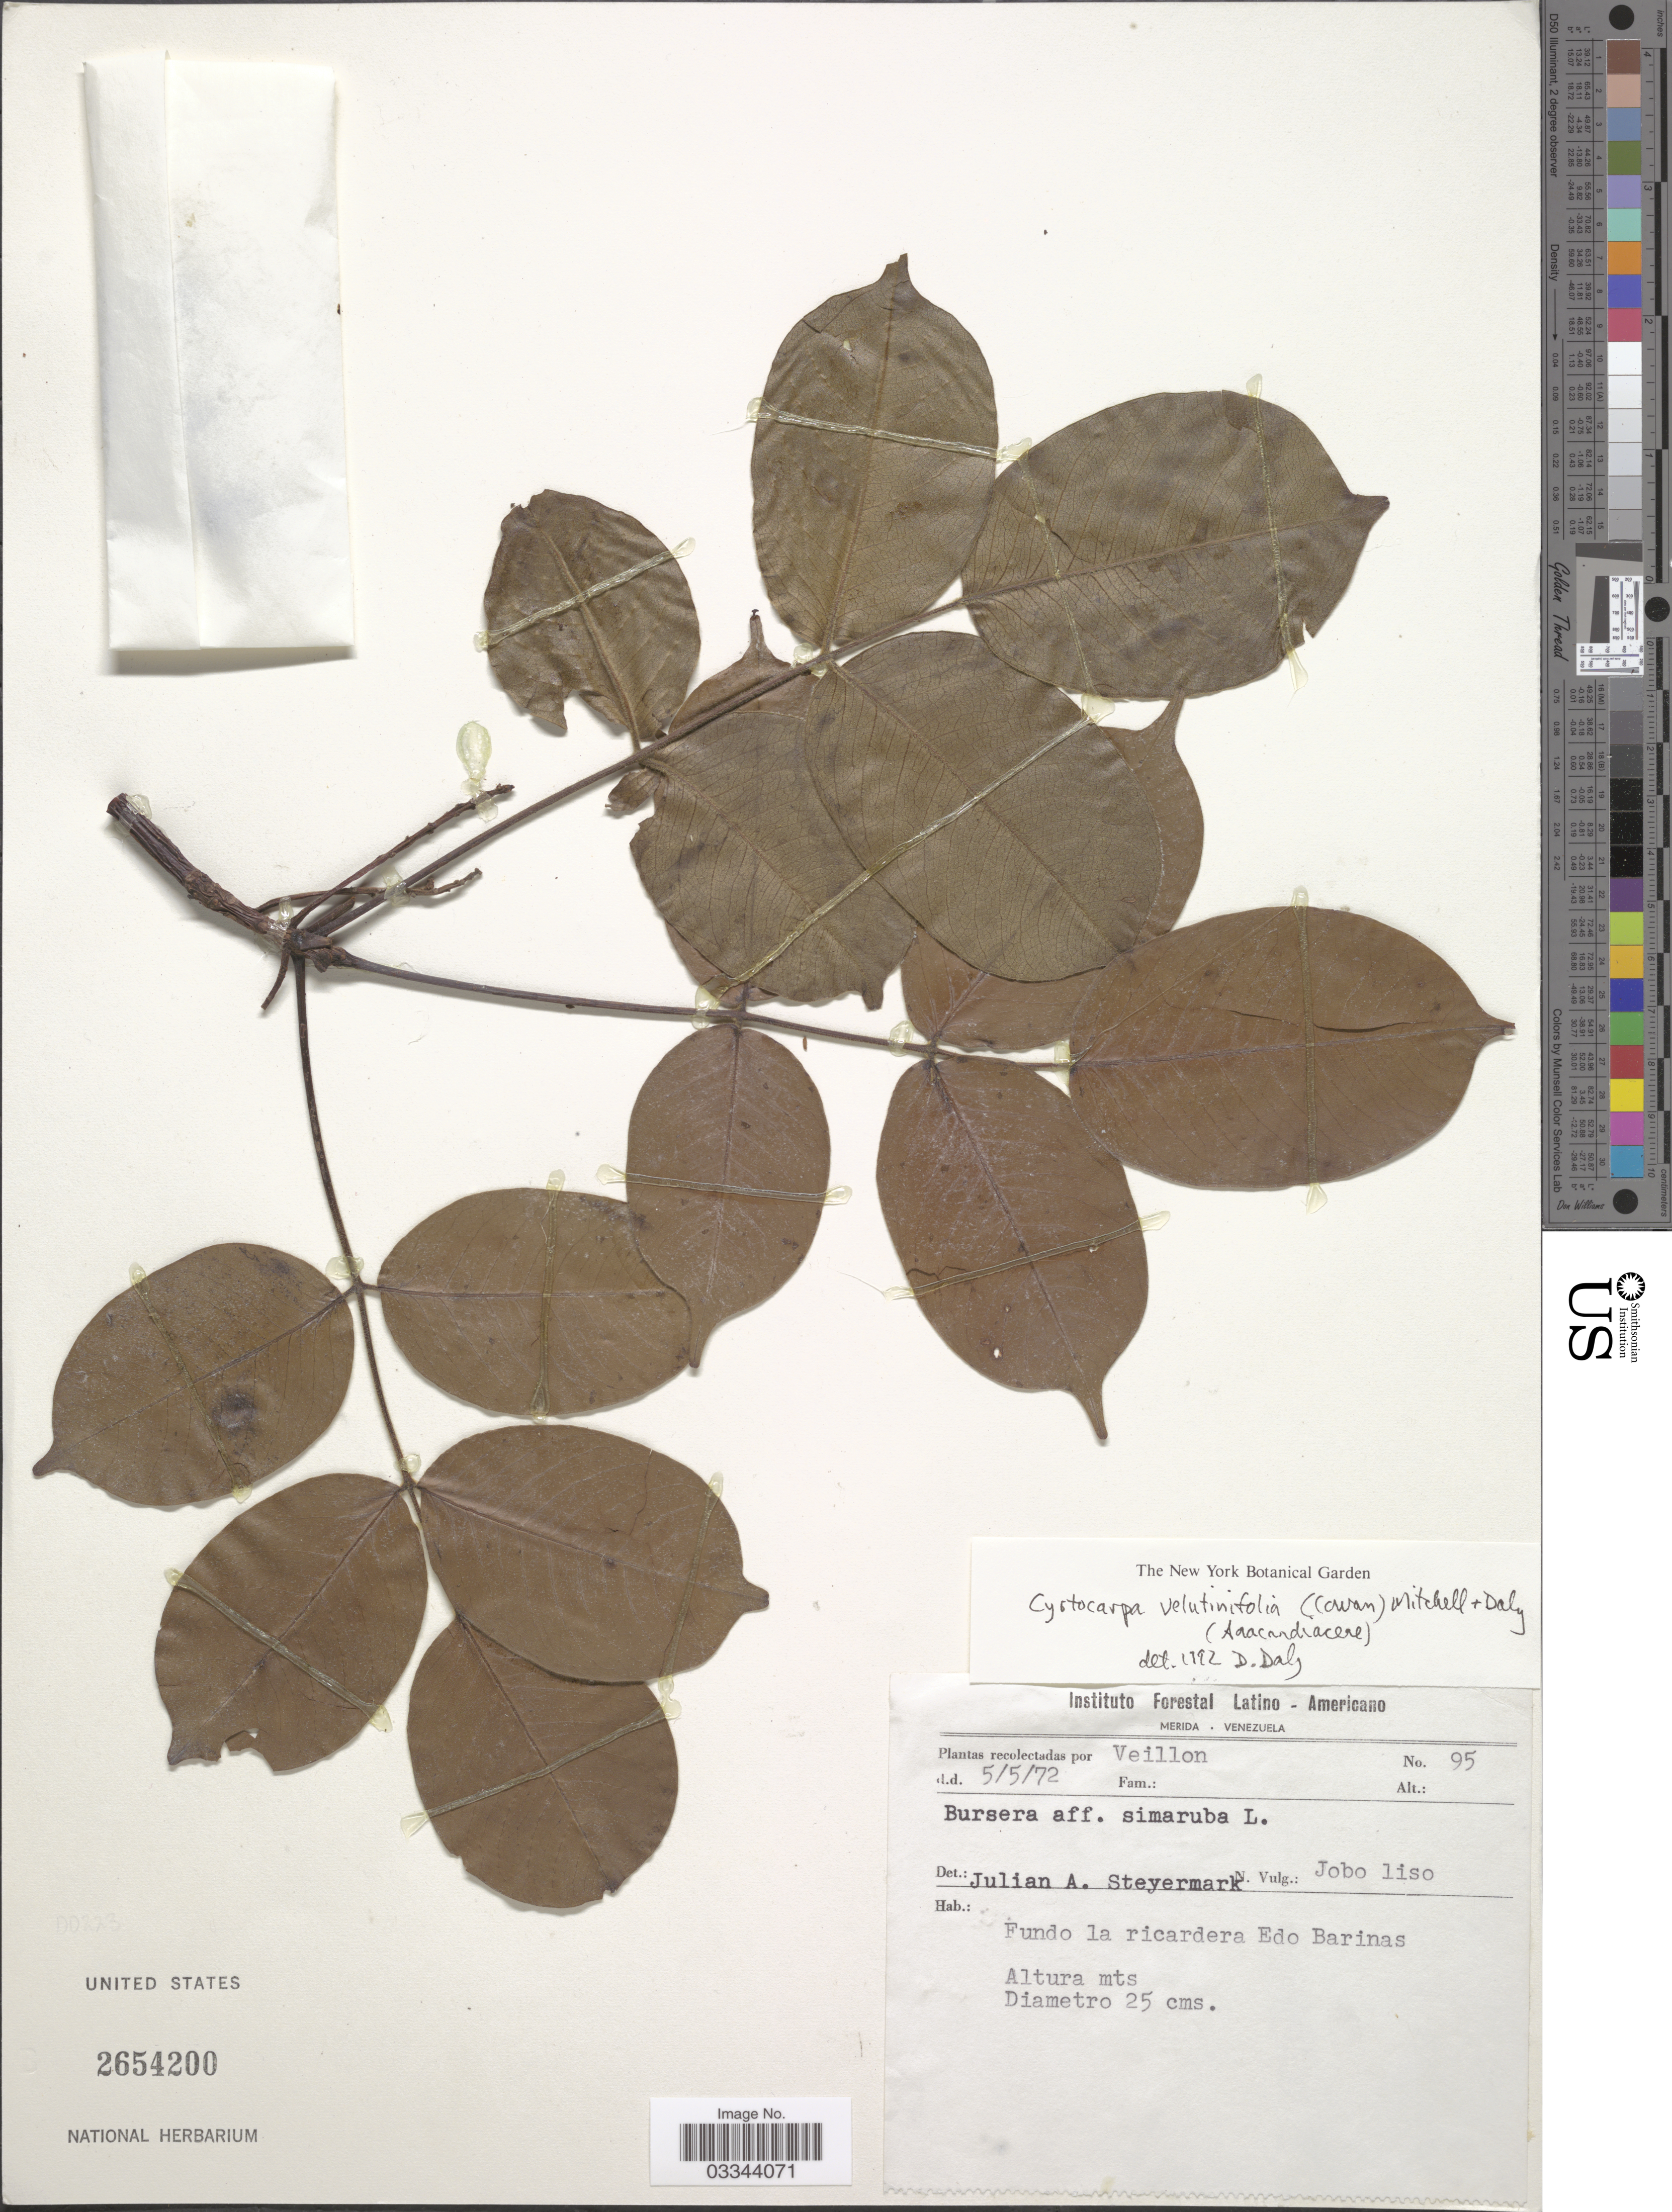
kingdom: Plantae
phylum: Tracheophyta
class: Magnoliopsida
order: Sapindales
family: Anacardiaceae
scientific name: Uniostium velutinifolium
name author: (R.S. Cowan) J.D. Mitch. & Daly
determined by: Mitchell, John D.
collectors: -. Veillon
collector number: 95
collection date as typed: Transcribed d/m/y: 5/5/72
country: Venezuela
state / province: Barinas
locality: Fundo la ricardera Edo Barinas.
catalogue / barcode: US 2654200